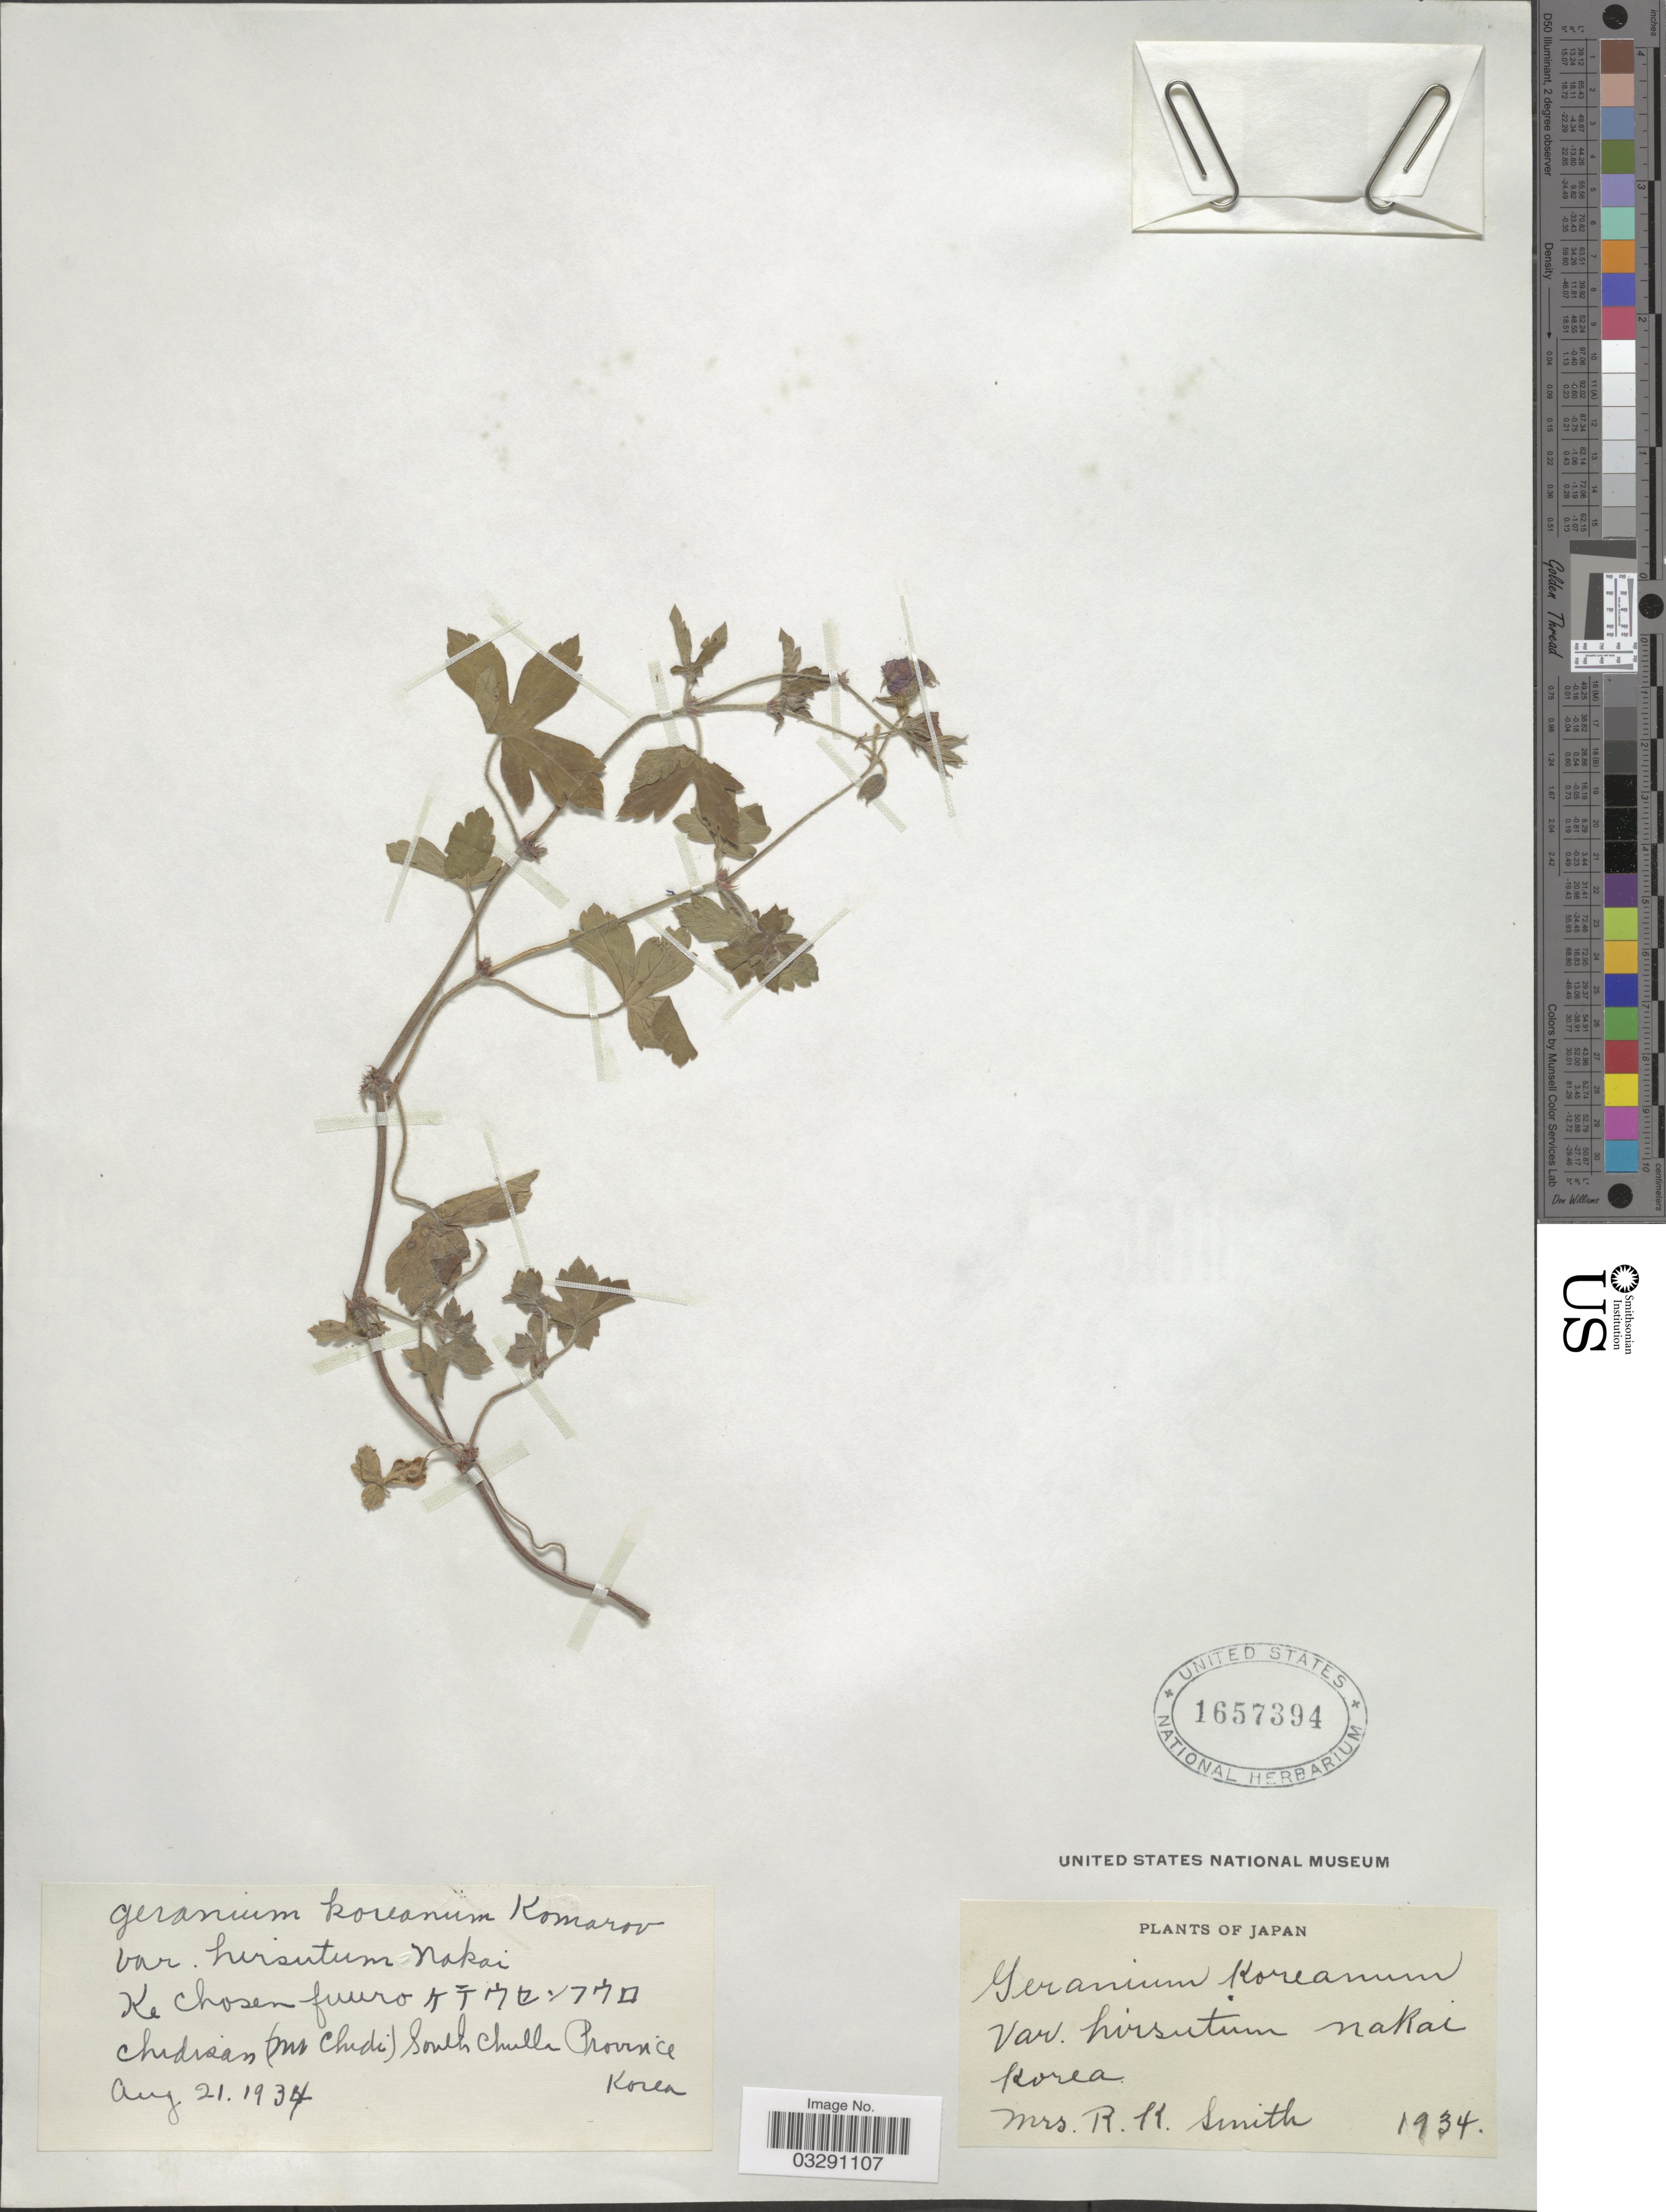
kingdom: Plantae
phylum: Tracheophyta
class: Magnoliopsida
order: Geraniales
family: Geraniaceae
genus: Geranium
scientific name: Geranium koreanum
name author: Kom.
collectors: R. Smith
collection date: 1934-08-21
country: South Korea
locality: Chidison (mt Chidi) South Chulla Province.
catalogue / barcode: US 1657394